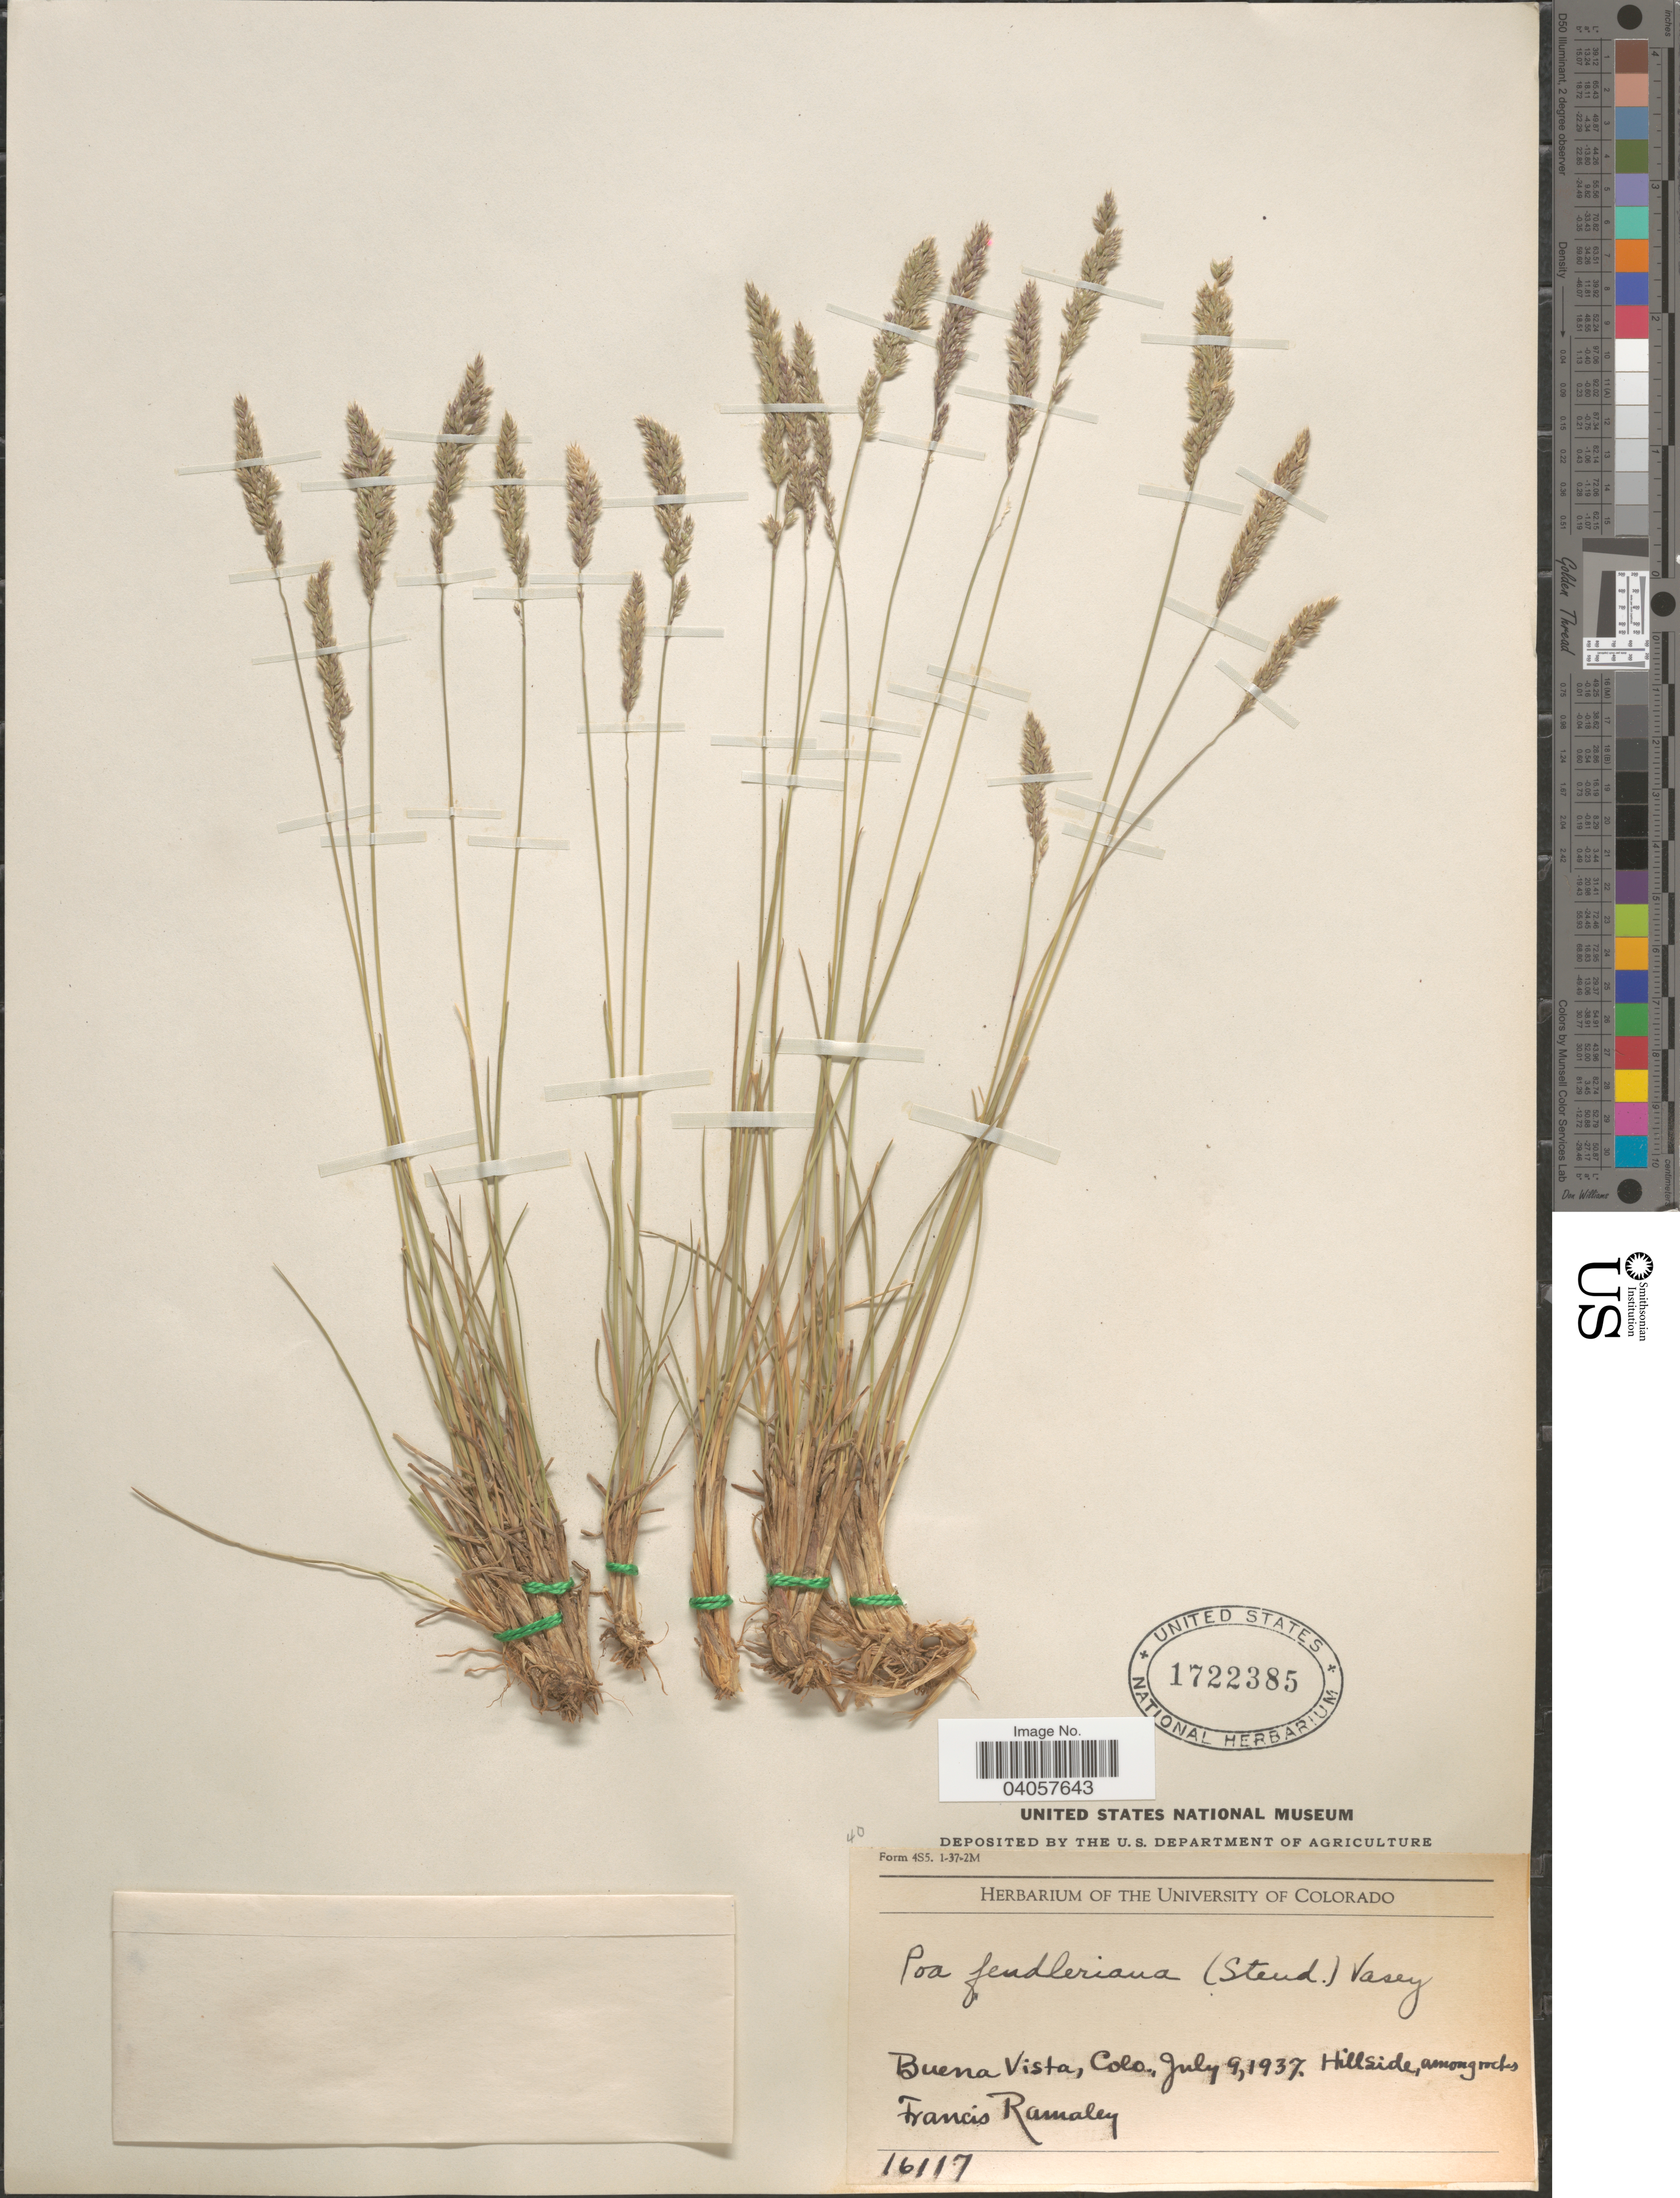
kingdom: Plantae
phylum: Tracheophyta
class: Liliopsida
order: Poales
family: Poaceae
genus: Poa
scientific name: Poa fendleriana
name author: (Steud.) Vasey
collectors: F. Ramaley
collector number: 16117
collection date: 1937-07-09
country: United States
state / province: Colorado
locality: Buena Vista.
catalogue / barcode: US 1722385